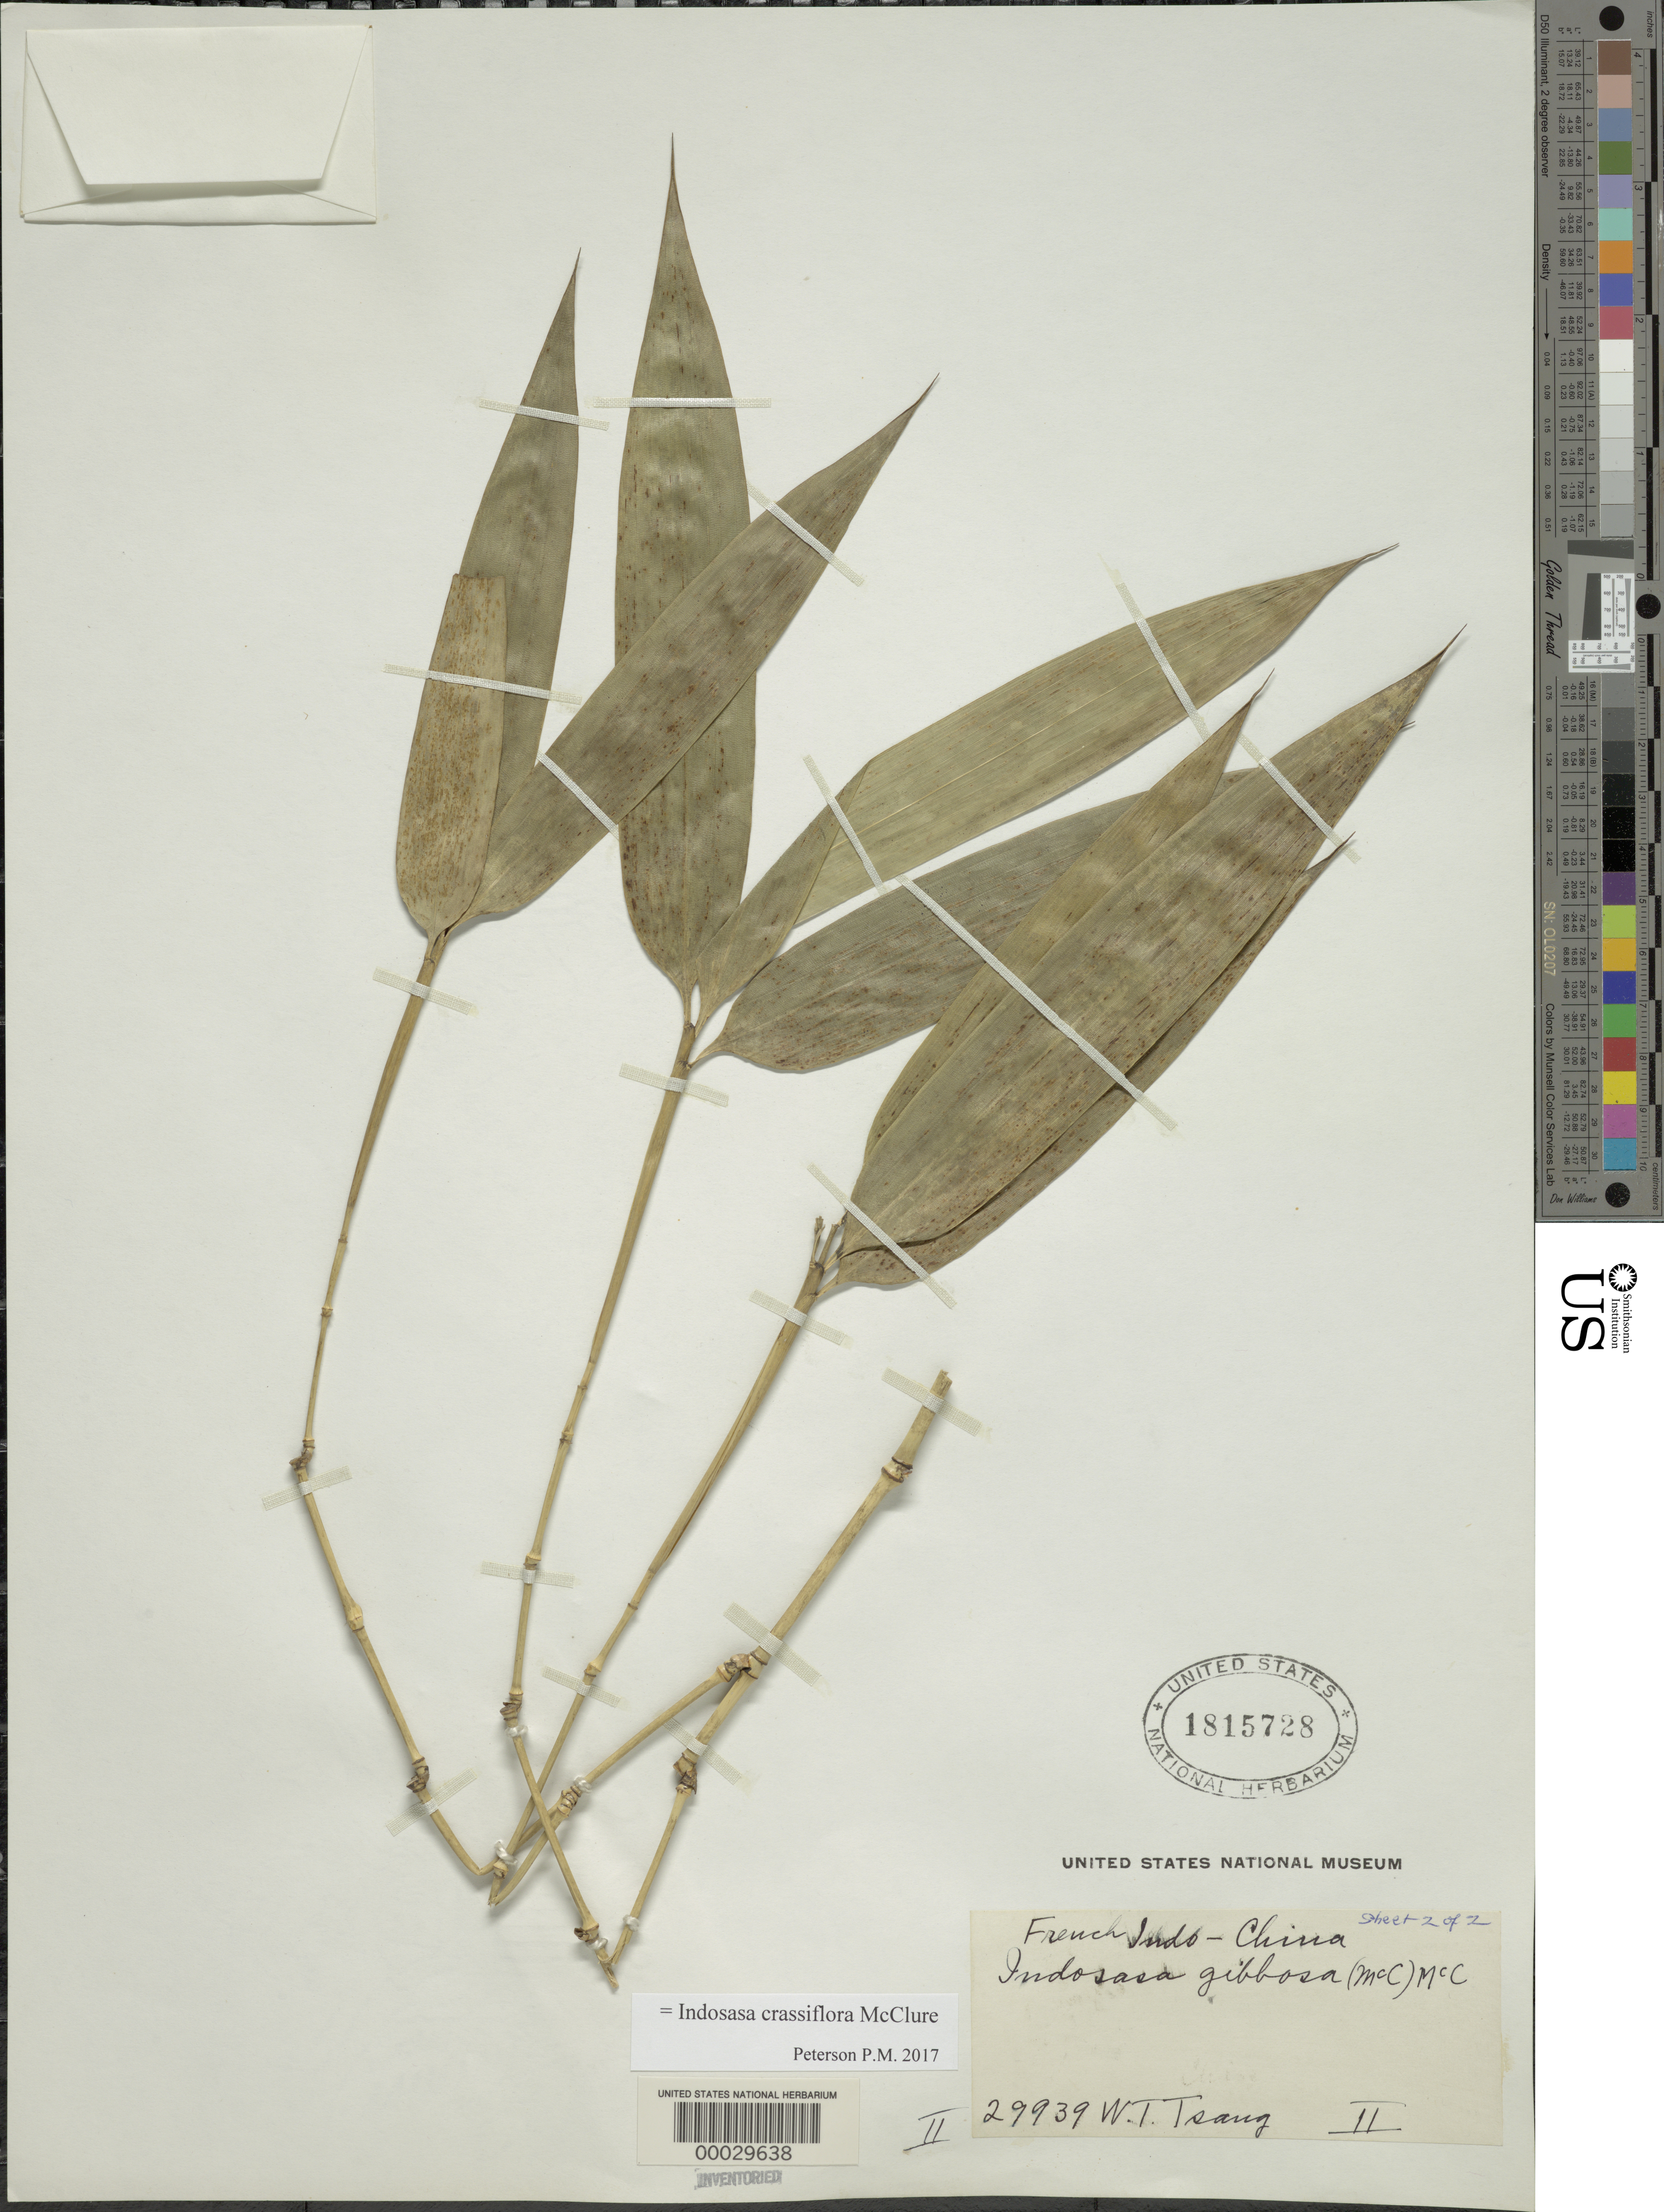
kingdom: Plantae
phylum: Tracheophyta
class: Liliopsida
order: Poales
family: Poaceae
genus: Indosasa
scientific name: Indosasa crassiflora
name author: McClure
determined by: Poaceae Reorganization Project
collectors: W. T. Tsang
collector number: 29939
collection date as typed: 03 Jun 1940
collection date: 1940-06-03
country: Vietnam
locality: Tonkin, t'aan ha, laang ang ts'uen, sai wong mo shan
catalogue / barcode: US 1815728